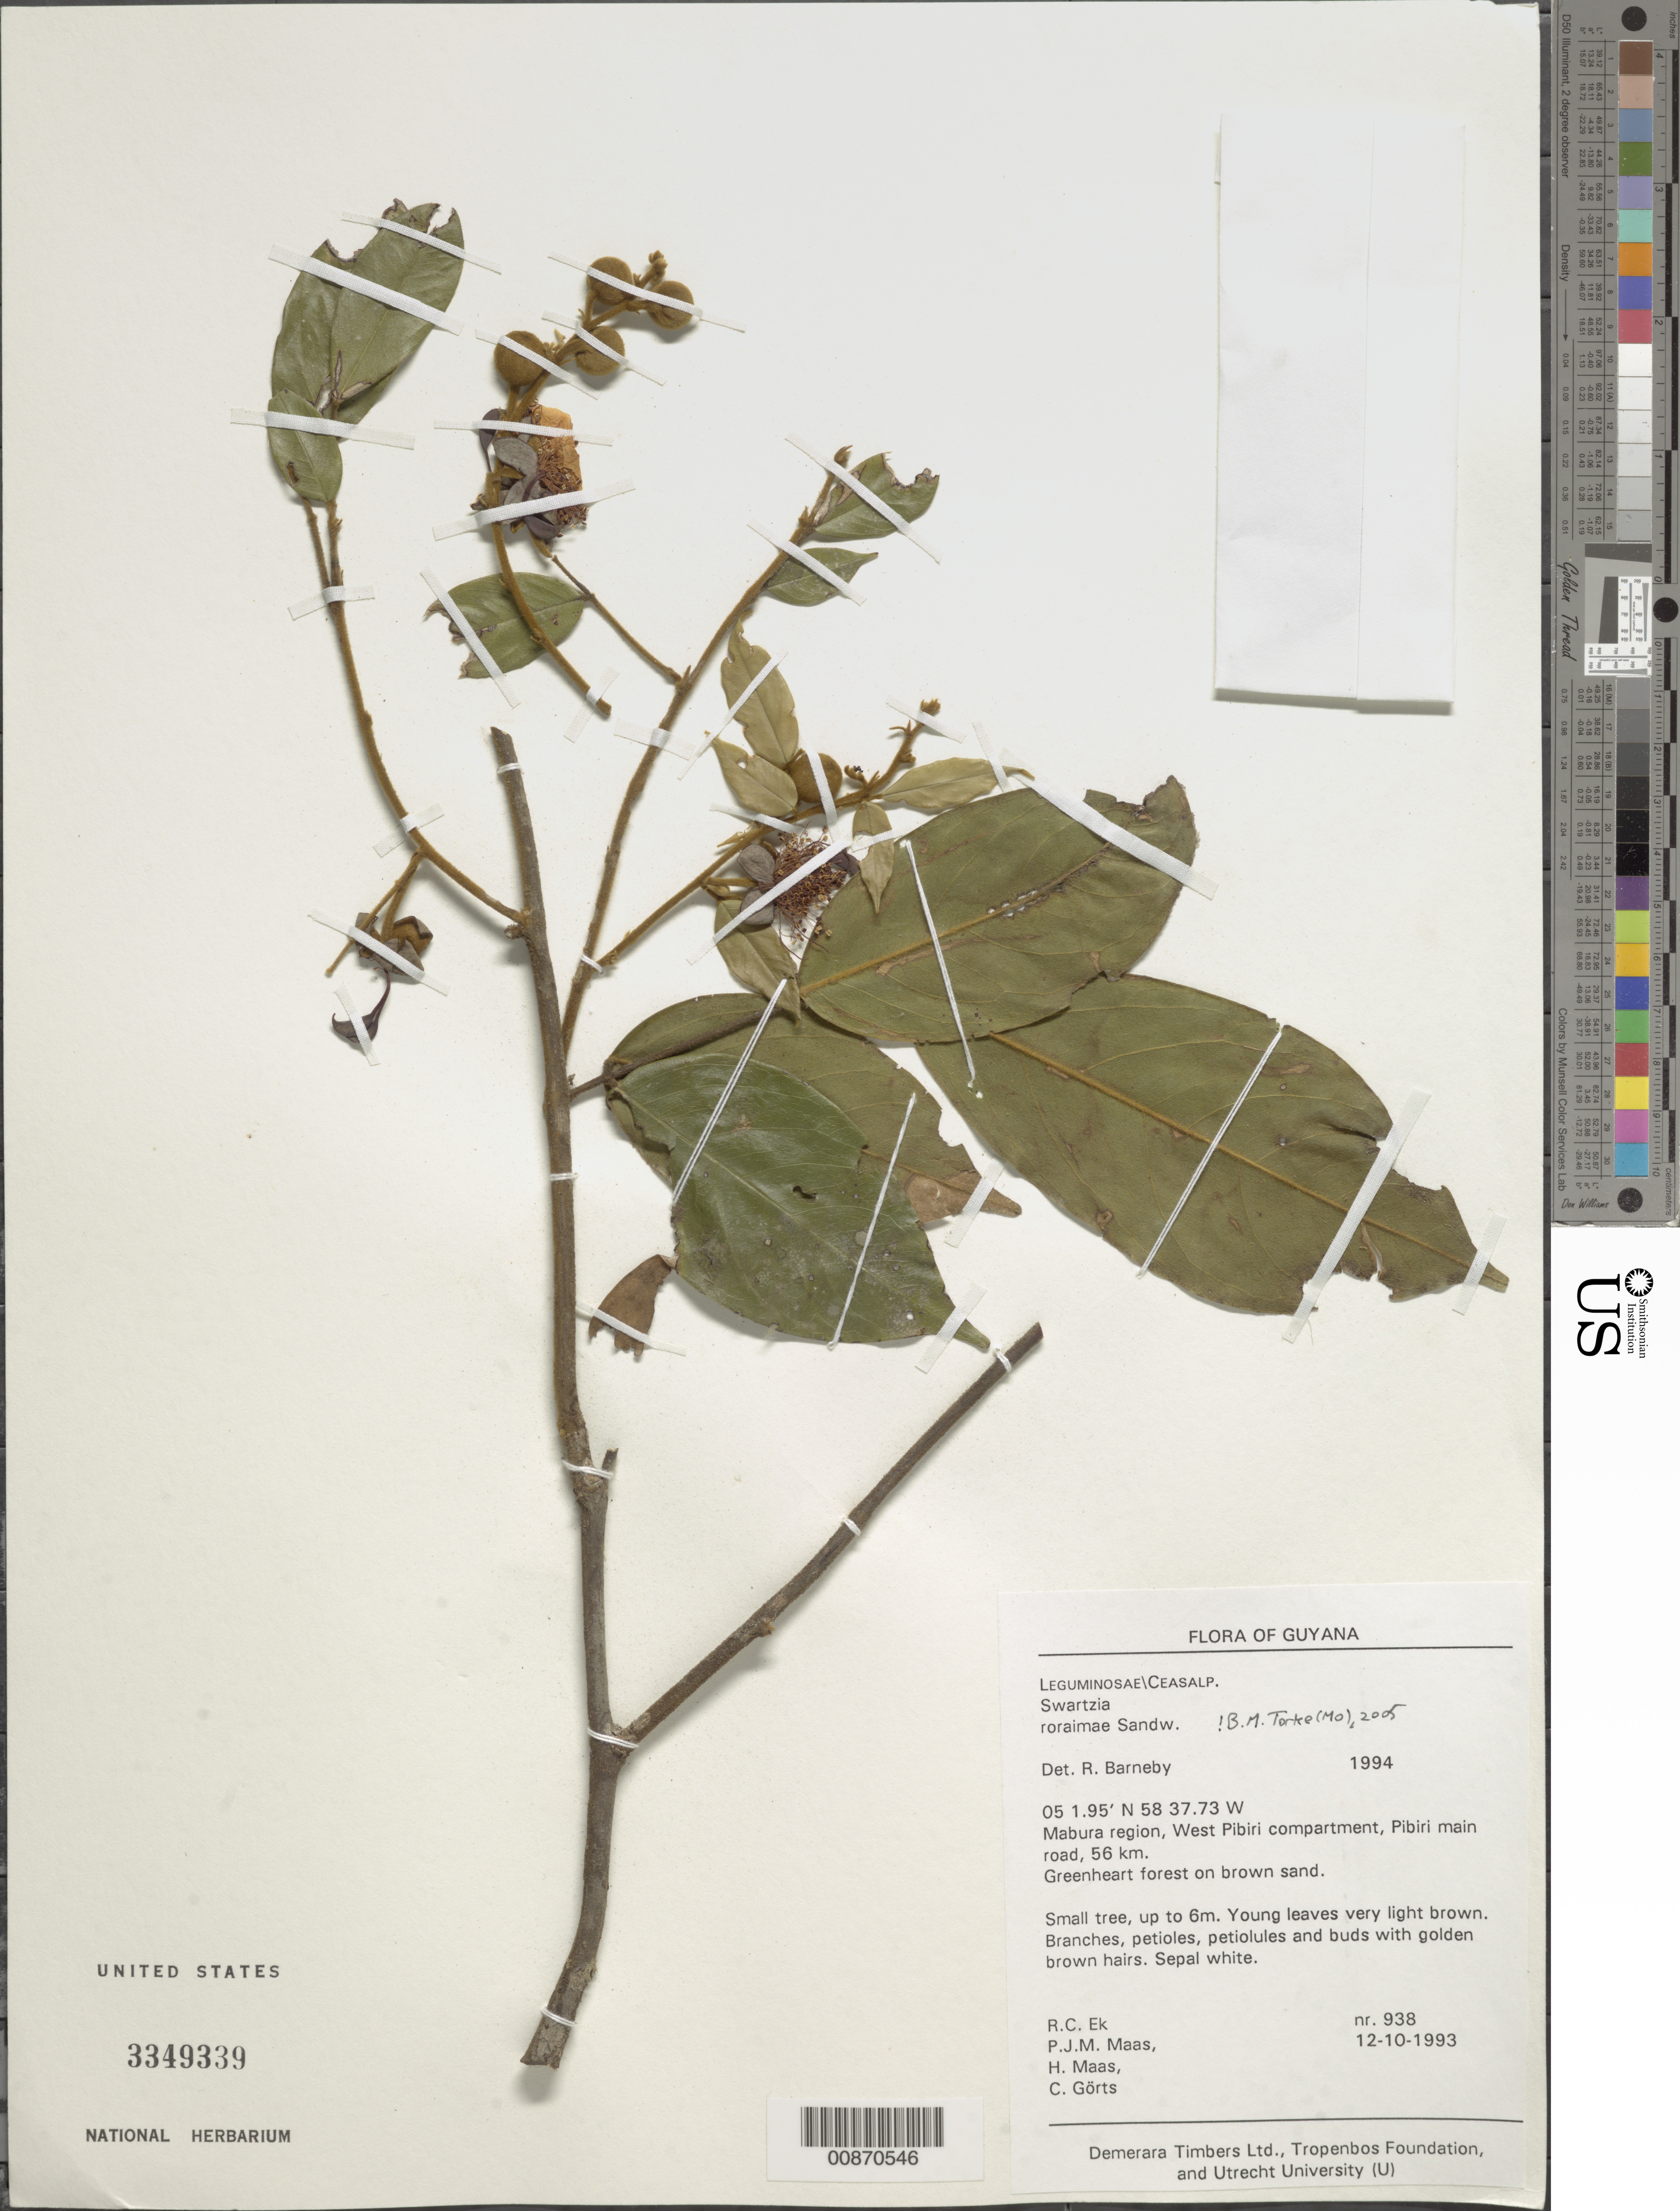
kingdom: Plantae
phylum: Tracheophyta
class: Magnoliopsida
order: Fabales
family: Fabaceae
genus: Swartzia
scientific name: Swartzia roraimae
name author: Sandwith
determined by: Torke, B. M., (MO)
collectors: R. C. Ek, P. Maas, H. Maas van de Kamer & C. Gorts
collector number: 938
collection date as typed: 12-Oct-93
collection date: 1993-10-12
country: Guyana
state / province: U. Demerara-Berbice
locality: Mabura region, West Pibiri compartment, Pibiri main road, 56 km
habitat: Greenheart forest on brown sand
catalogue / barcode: US 3349339